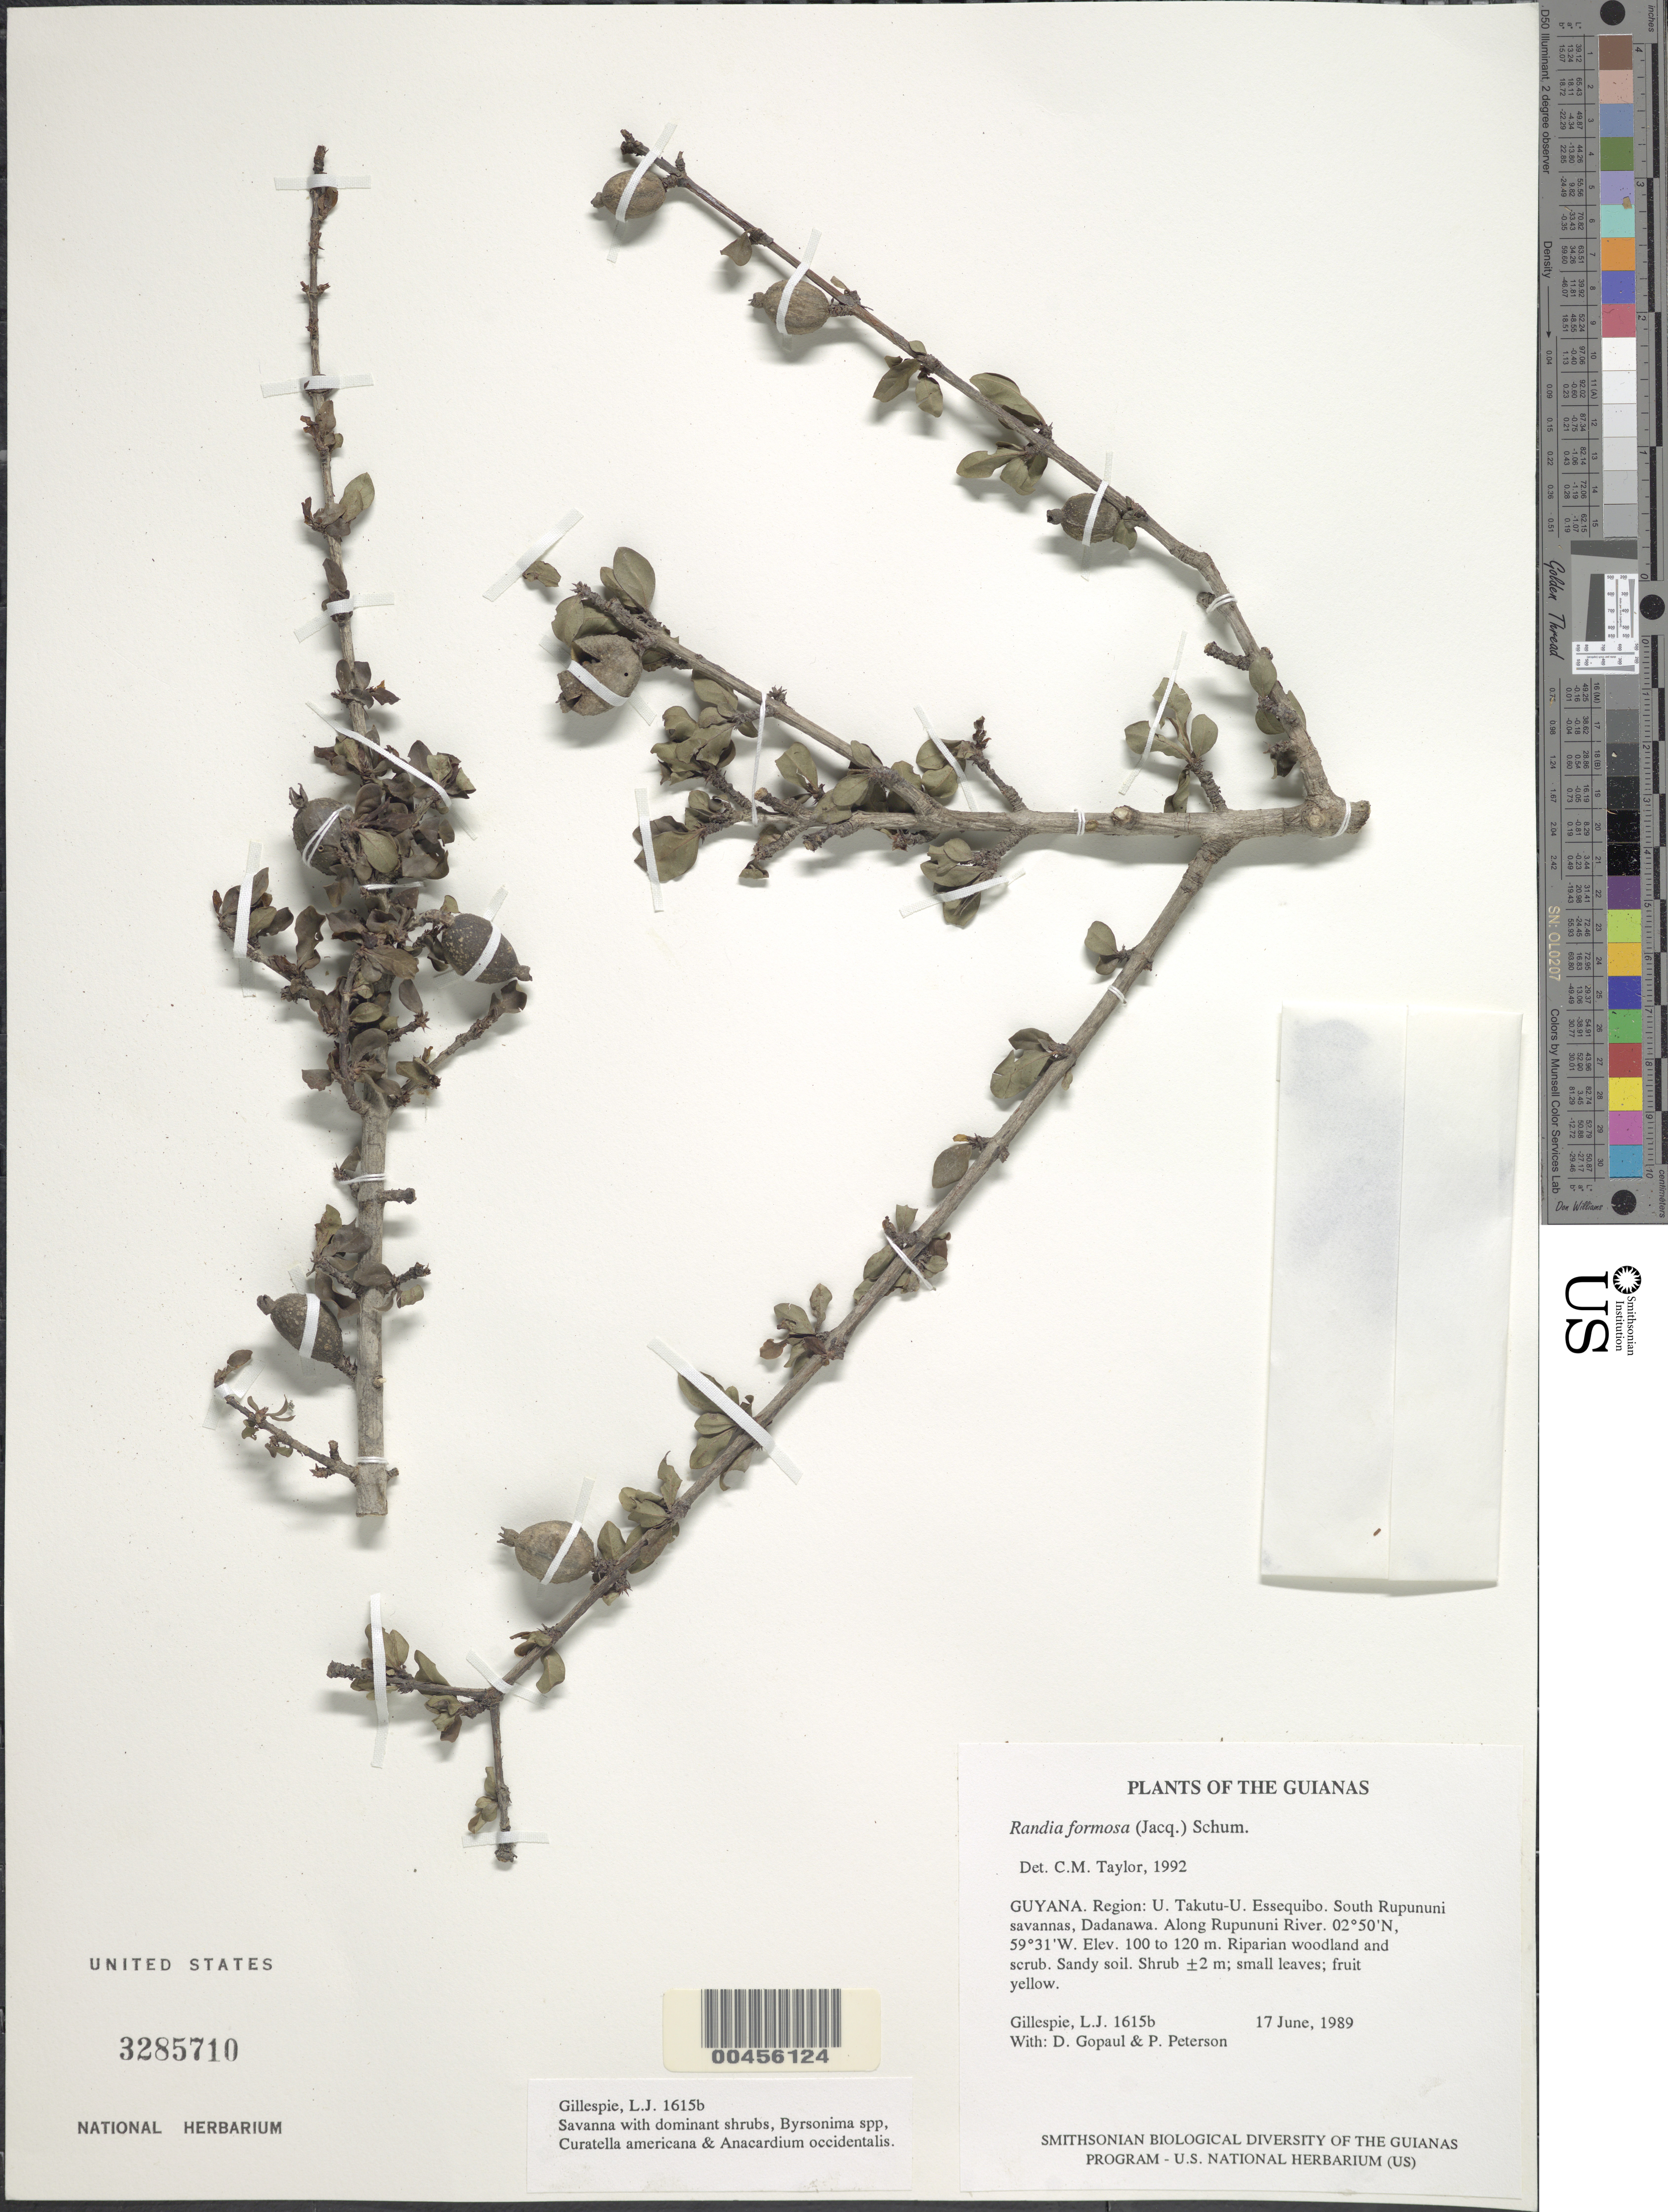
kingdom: Plantae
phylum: Tracheophyta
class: Magnoliopsida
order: Gentianales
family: Rubiaceae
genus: Rosenbergiodendron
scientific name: Rosenbergiodendron densiflorum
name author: (K. Schum.) Fagerl.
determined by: Taylor, Charlotte M.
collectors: L. J. Gillespie, D. Gopaul & P. M. Peterson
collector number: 1615 b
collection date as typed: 17 June 1989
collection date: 1989-06-17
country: Guyana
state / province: U. Takutu-U. Essequibo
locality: South Rupununi savanna, Dadanawa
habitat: Riparian woodland and scrub along Rupununi River. Sandy soil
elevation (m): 100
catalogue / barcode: US 3285710